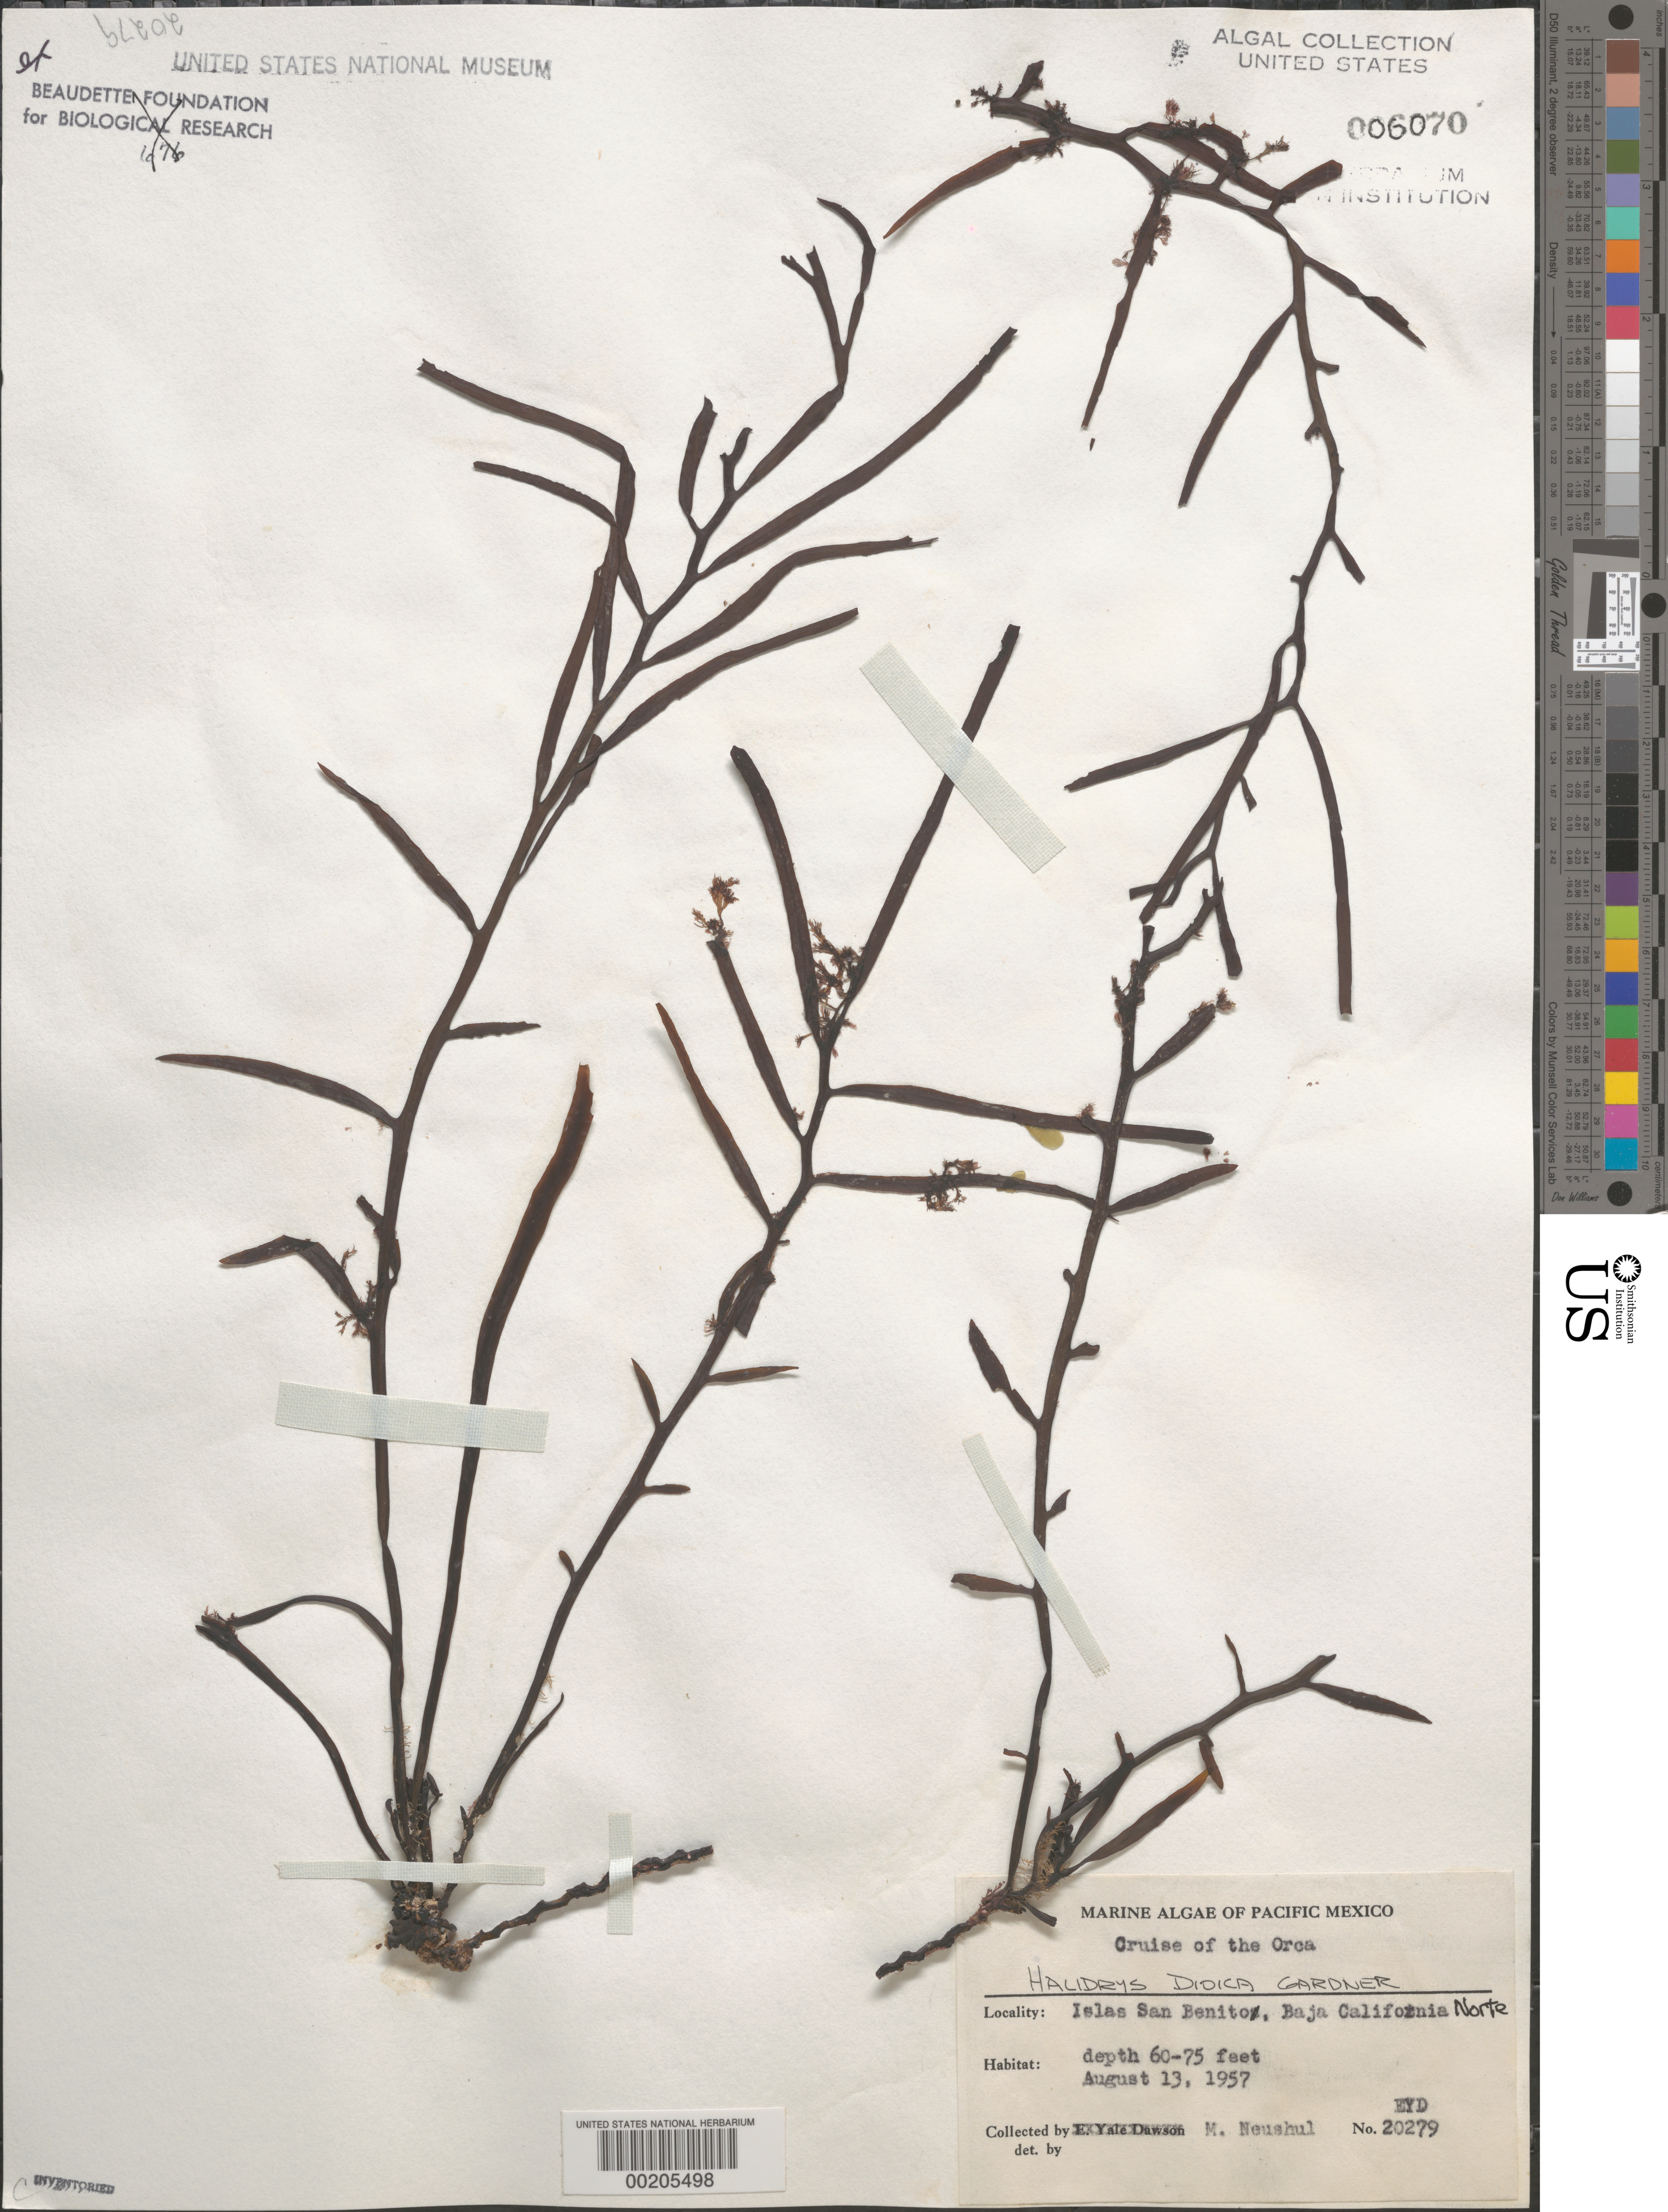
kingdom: Chromista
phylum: Ochrophyta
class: Phaeophyceae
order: Fucales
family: Sargassaceae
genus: Halidrys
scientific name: Halidrys dioica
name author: N.L. Gardner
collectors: M. Neushul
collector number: EYD 20279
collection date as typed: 13 Aug 1957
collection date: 1957-08-13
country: Mexico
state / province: Baja California Norte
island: Islas San Benito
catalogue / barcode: US 6070